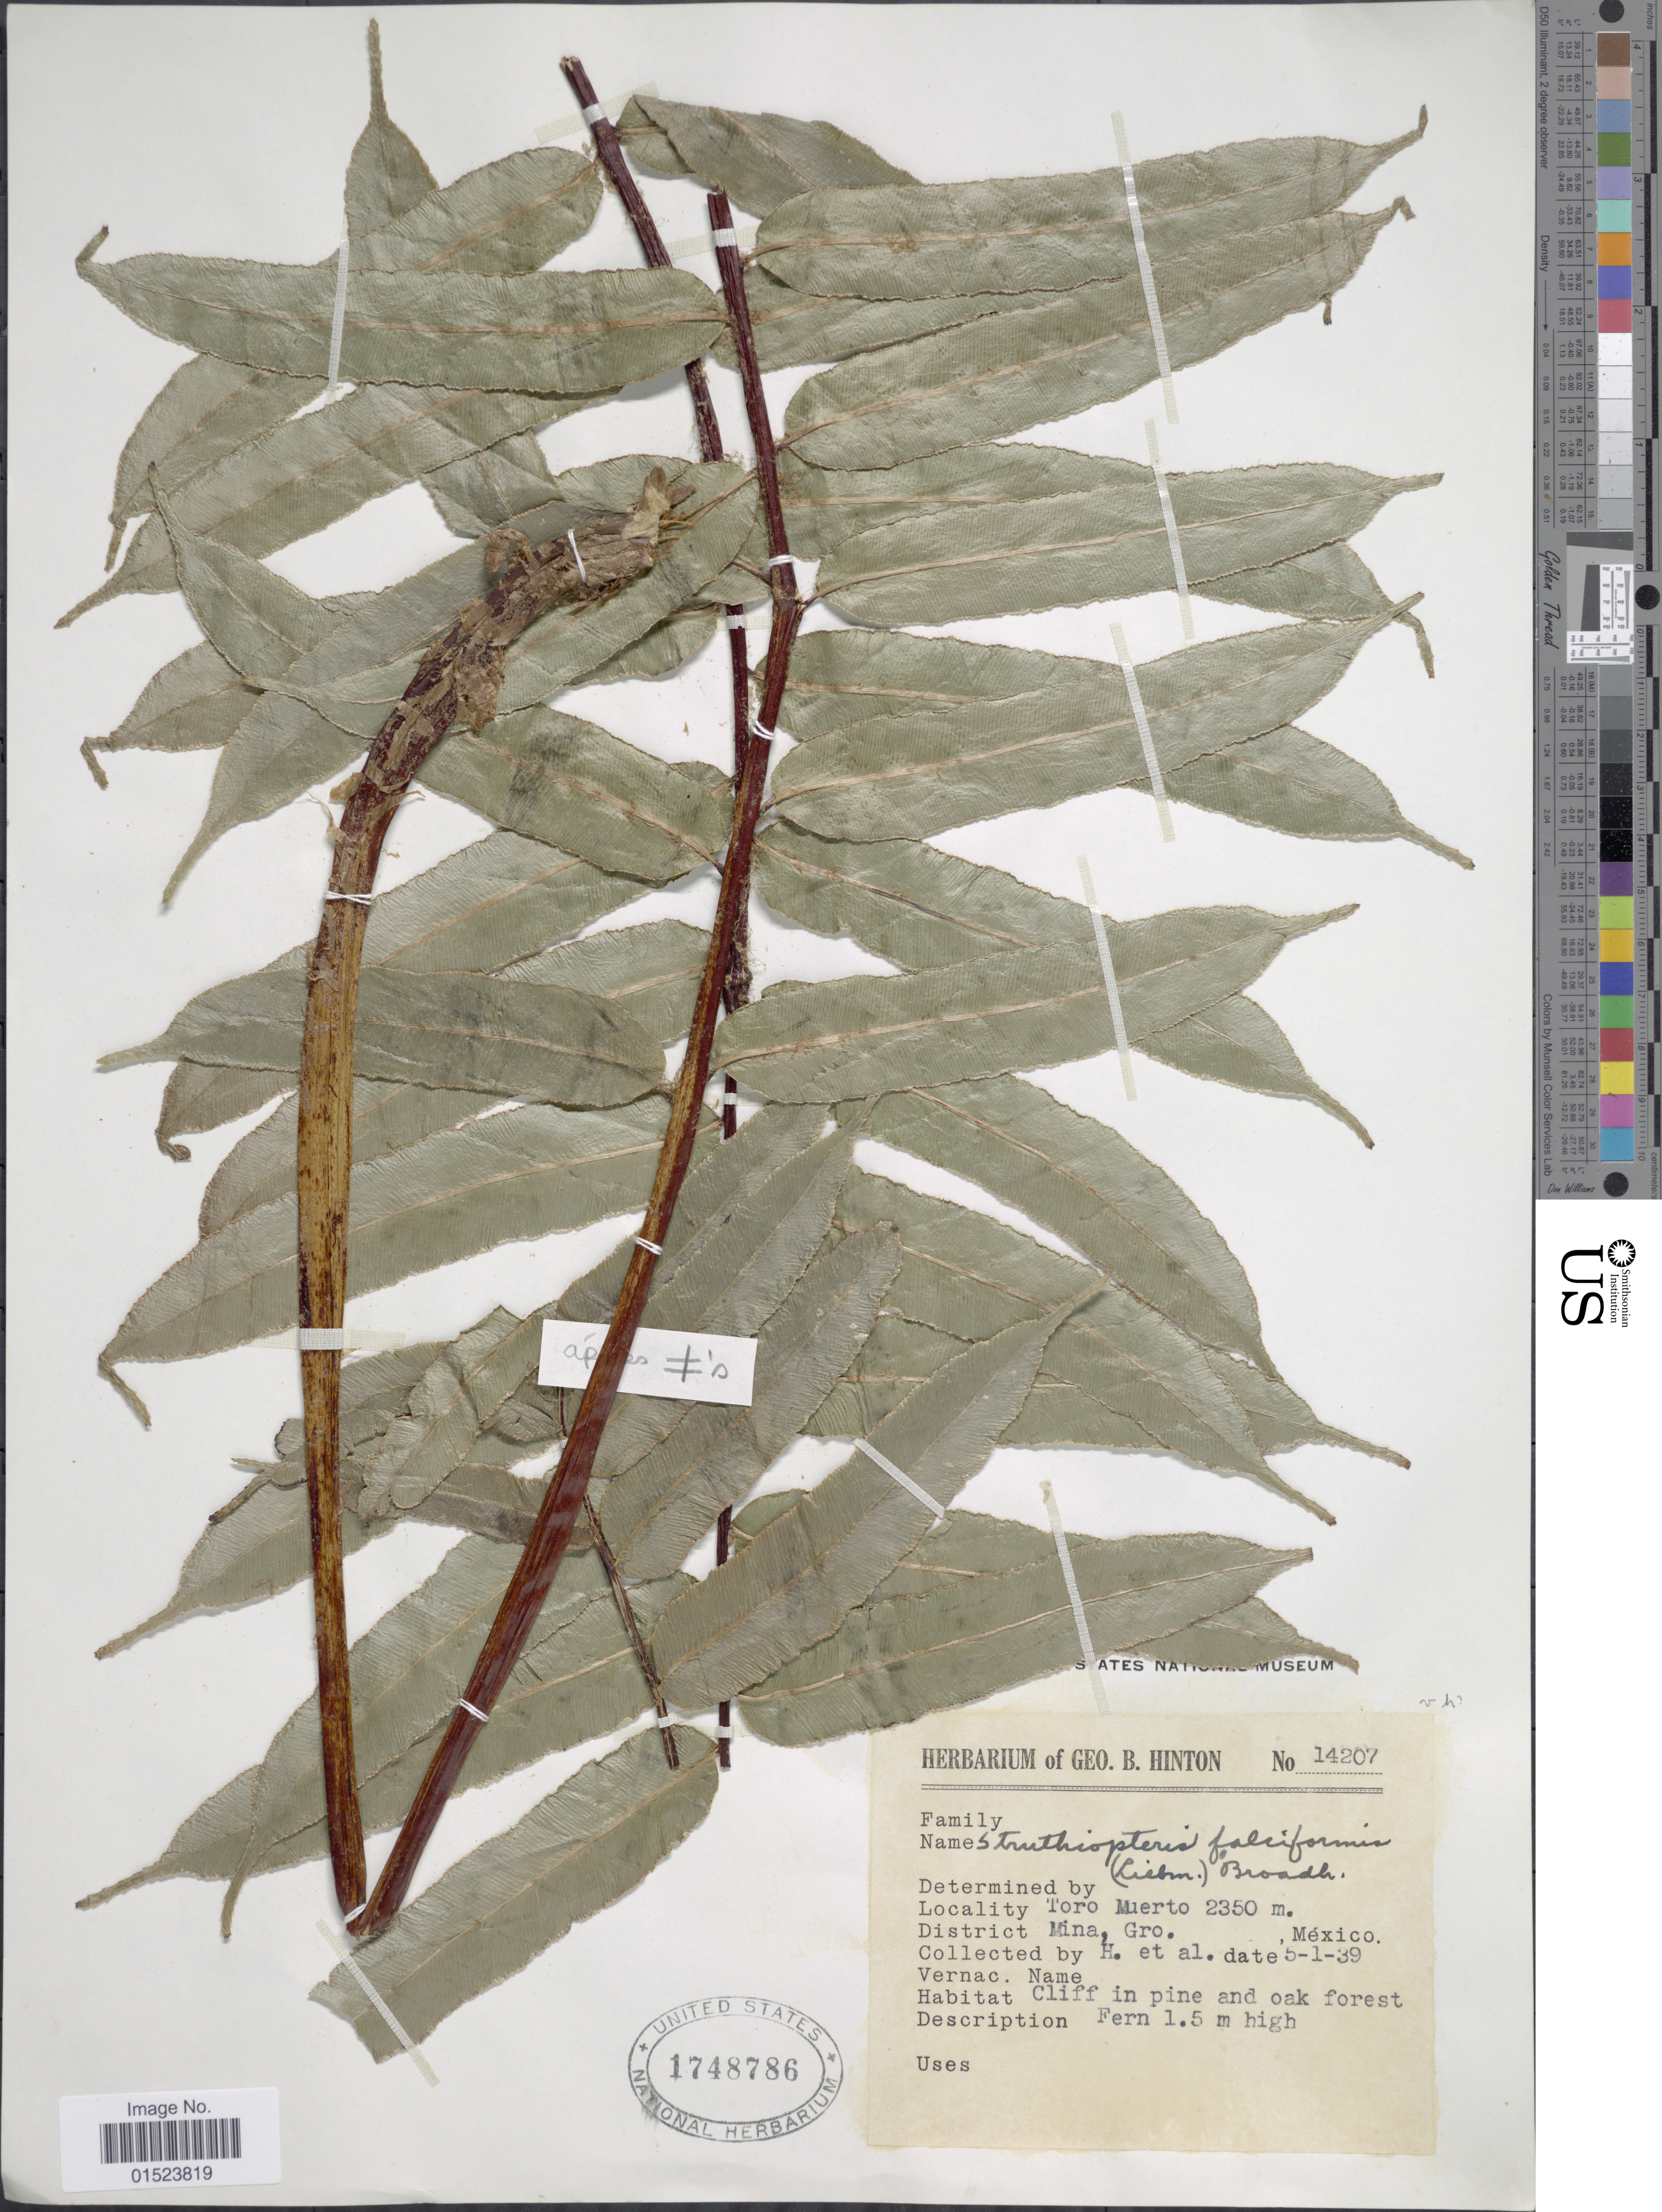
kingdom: Plantae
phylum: Tracheophyta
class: Polypodiopsida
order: Polypodiales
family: Blechnaceae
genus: Blechnum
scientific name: Blechnum falciforme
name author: (Liebm.) C. Chr.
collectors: G. B. Hinton & et al.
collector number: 14207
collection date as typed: Transcribed d/m/y: 5/1/39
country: Mexico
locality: Toro Muerto, District Mina, Gro.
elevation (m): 2350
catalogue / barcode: US 1748786